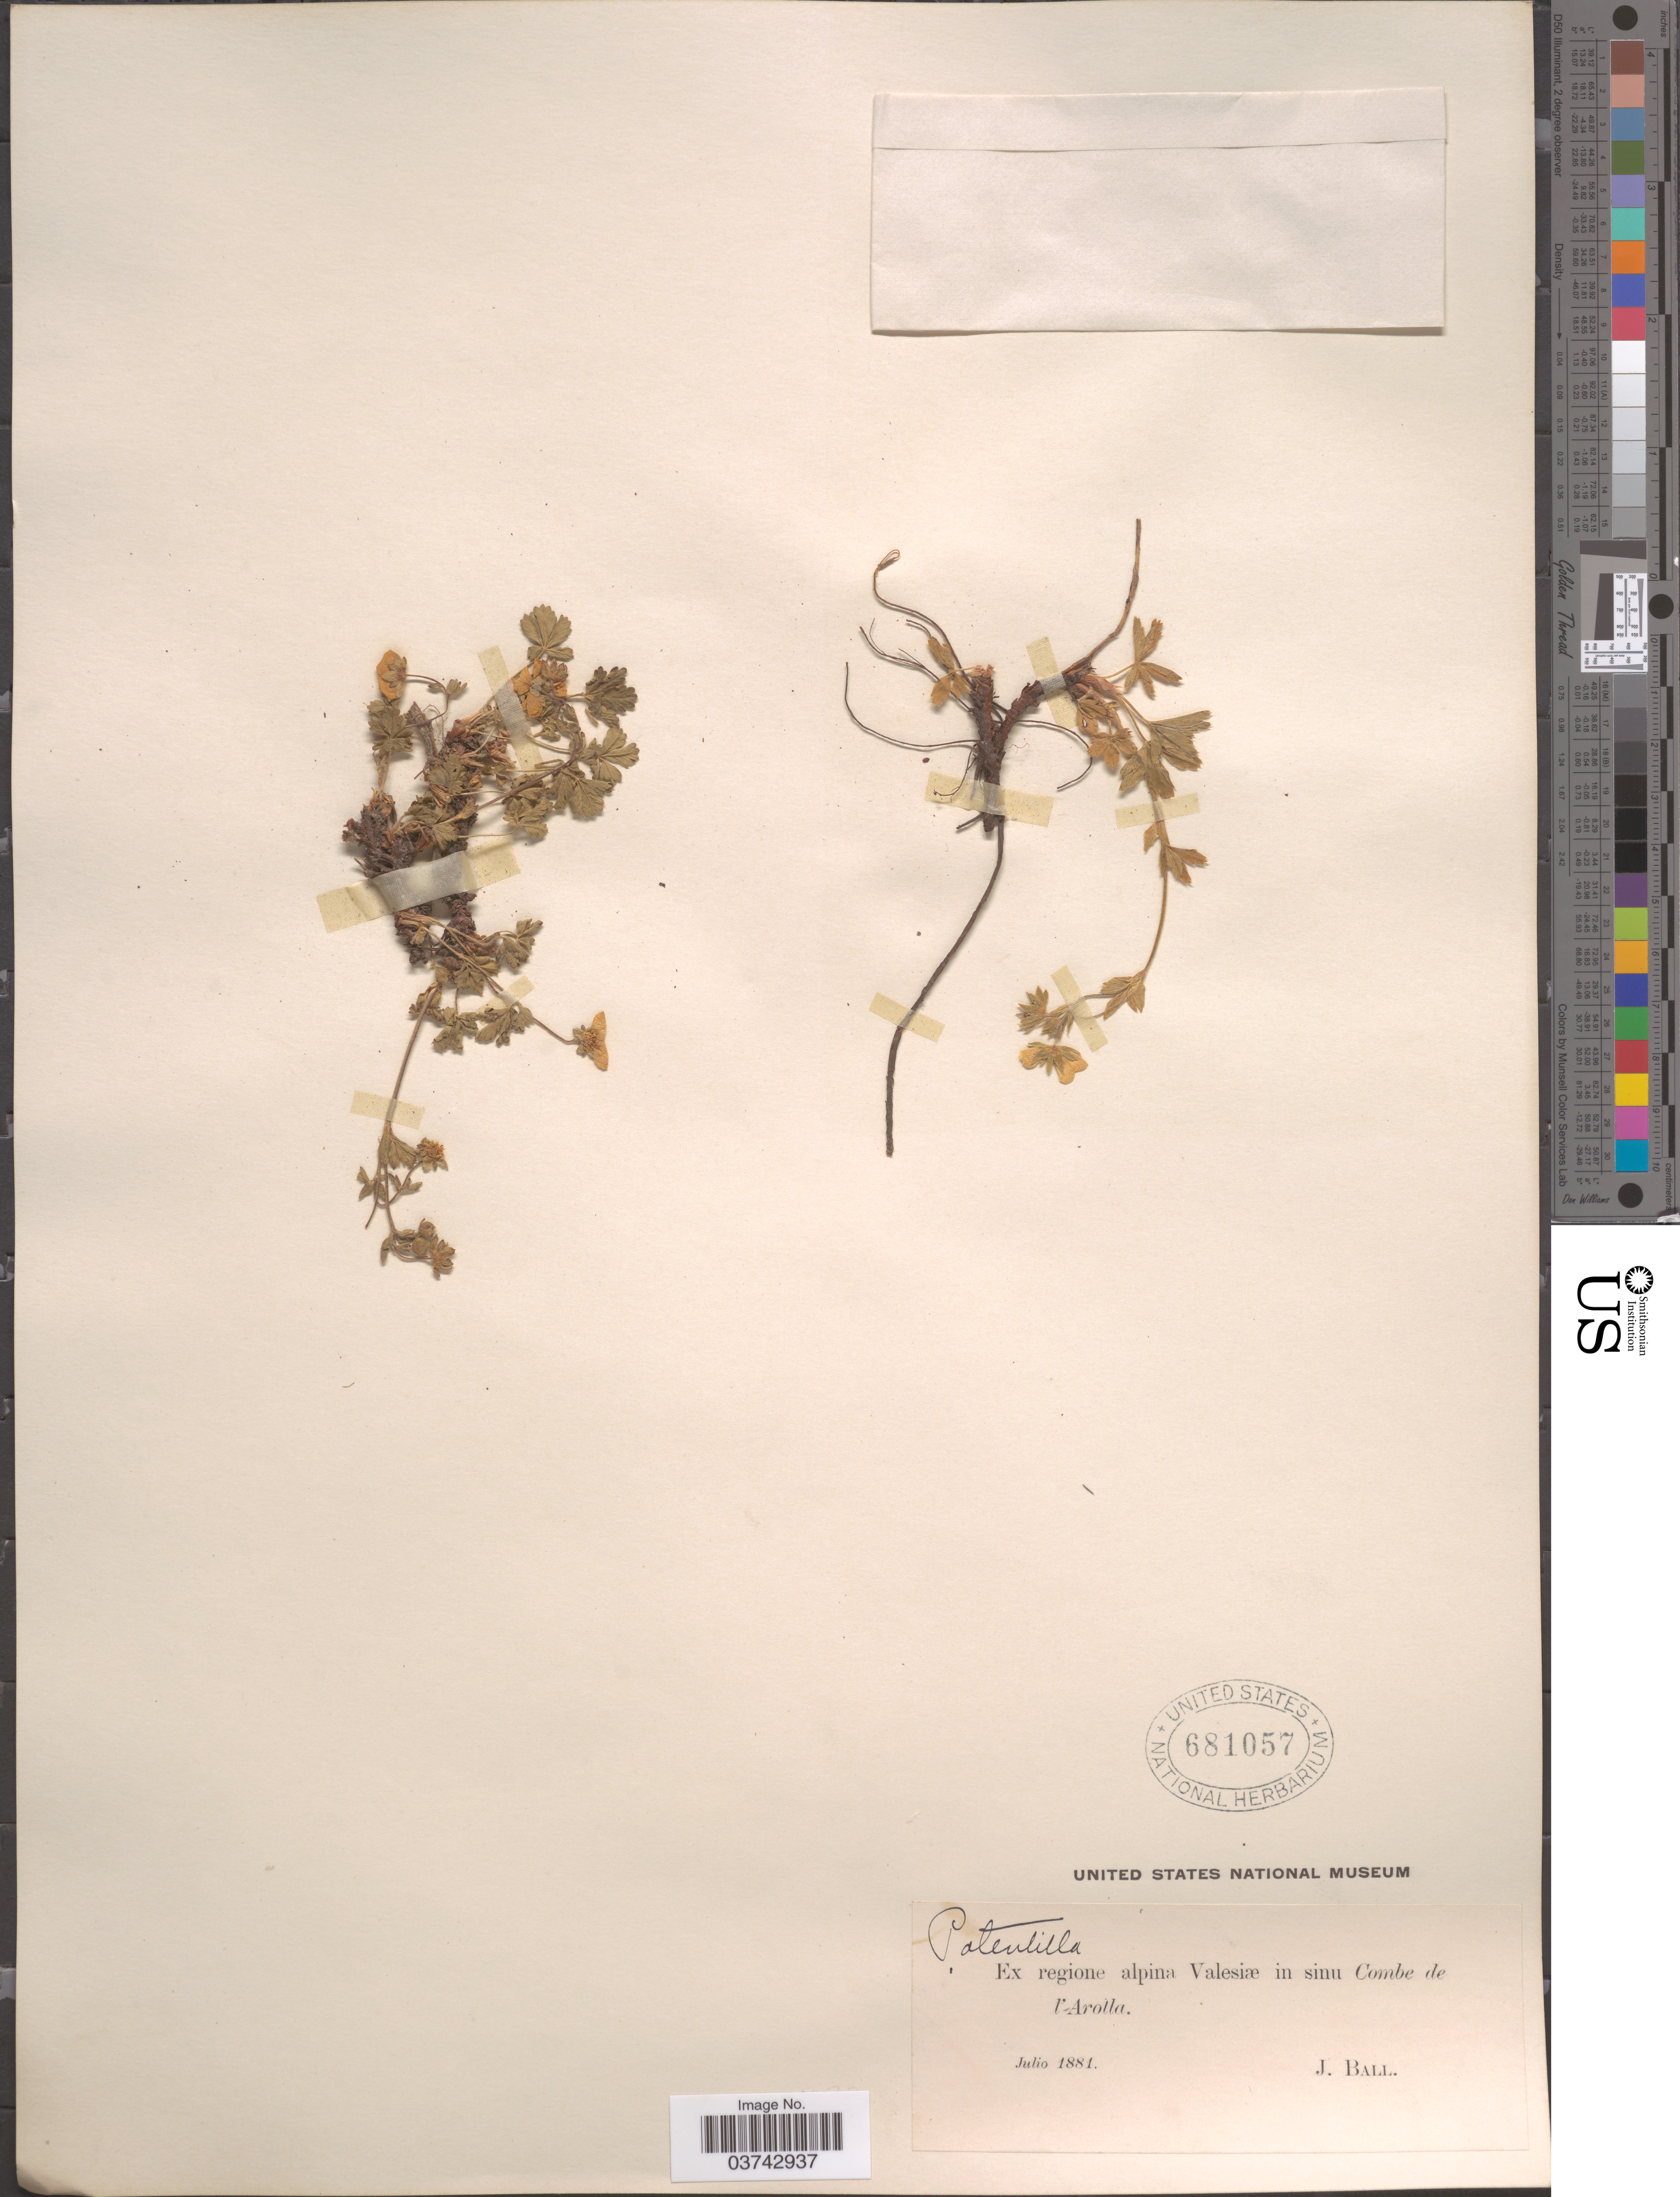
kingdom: Plantae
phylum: Tracheophyta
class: Magnoliopsida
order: Rosales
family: Rosaceae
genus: Potentilla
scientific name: Potentilla sp.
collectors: J. Ball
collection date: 1881-07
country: Switzerland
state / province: Valais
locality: Ex regione alpina Valesiæ in sinu Combe de l'Arolla.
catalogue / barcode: US 681057